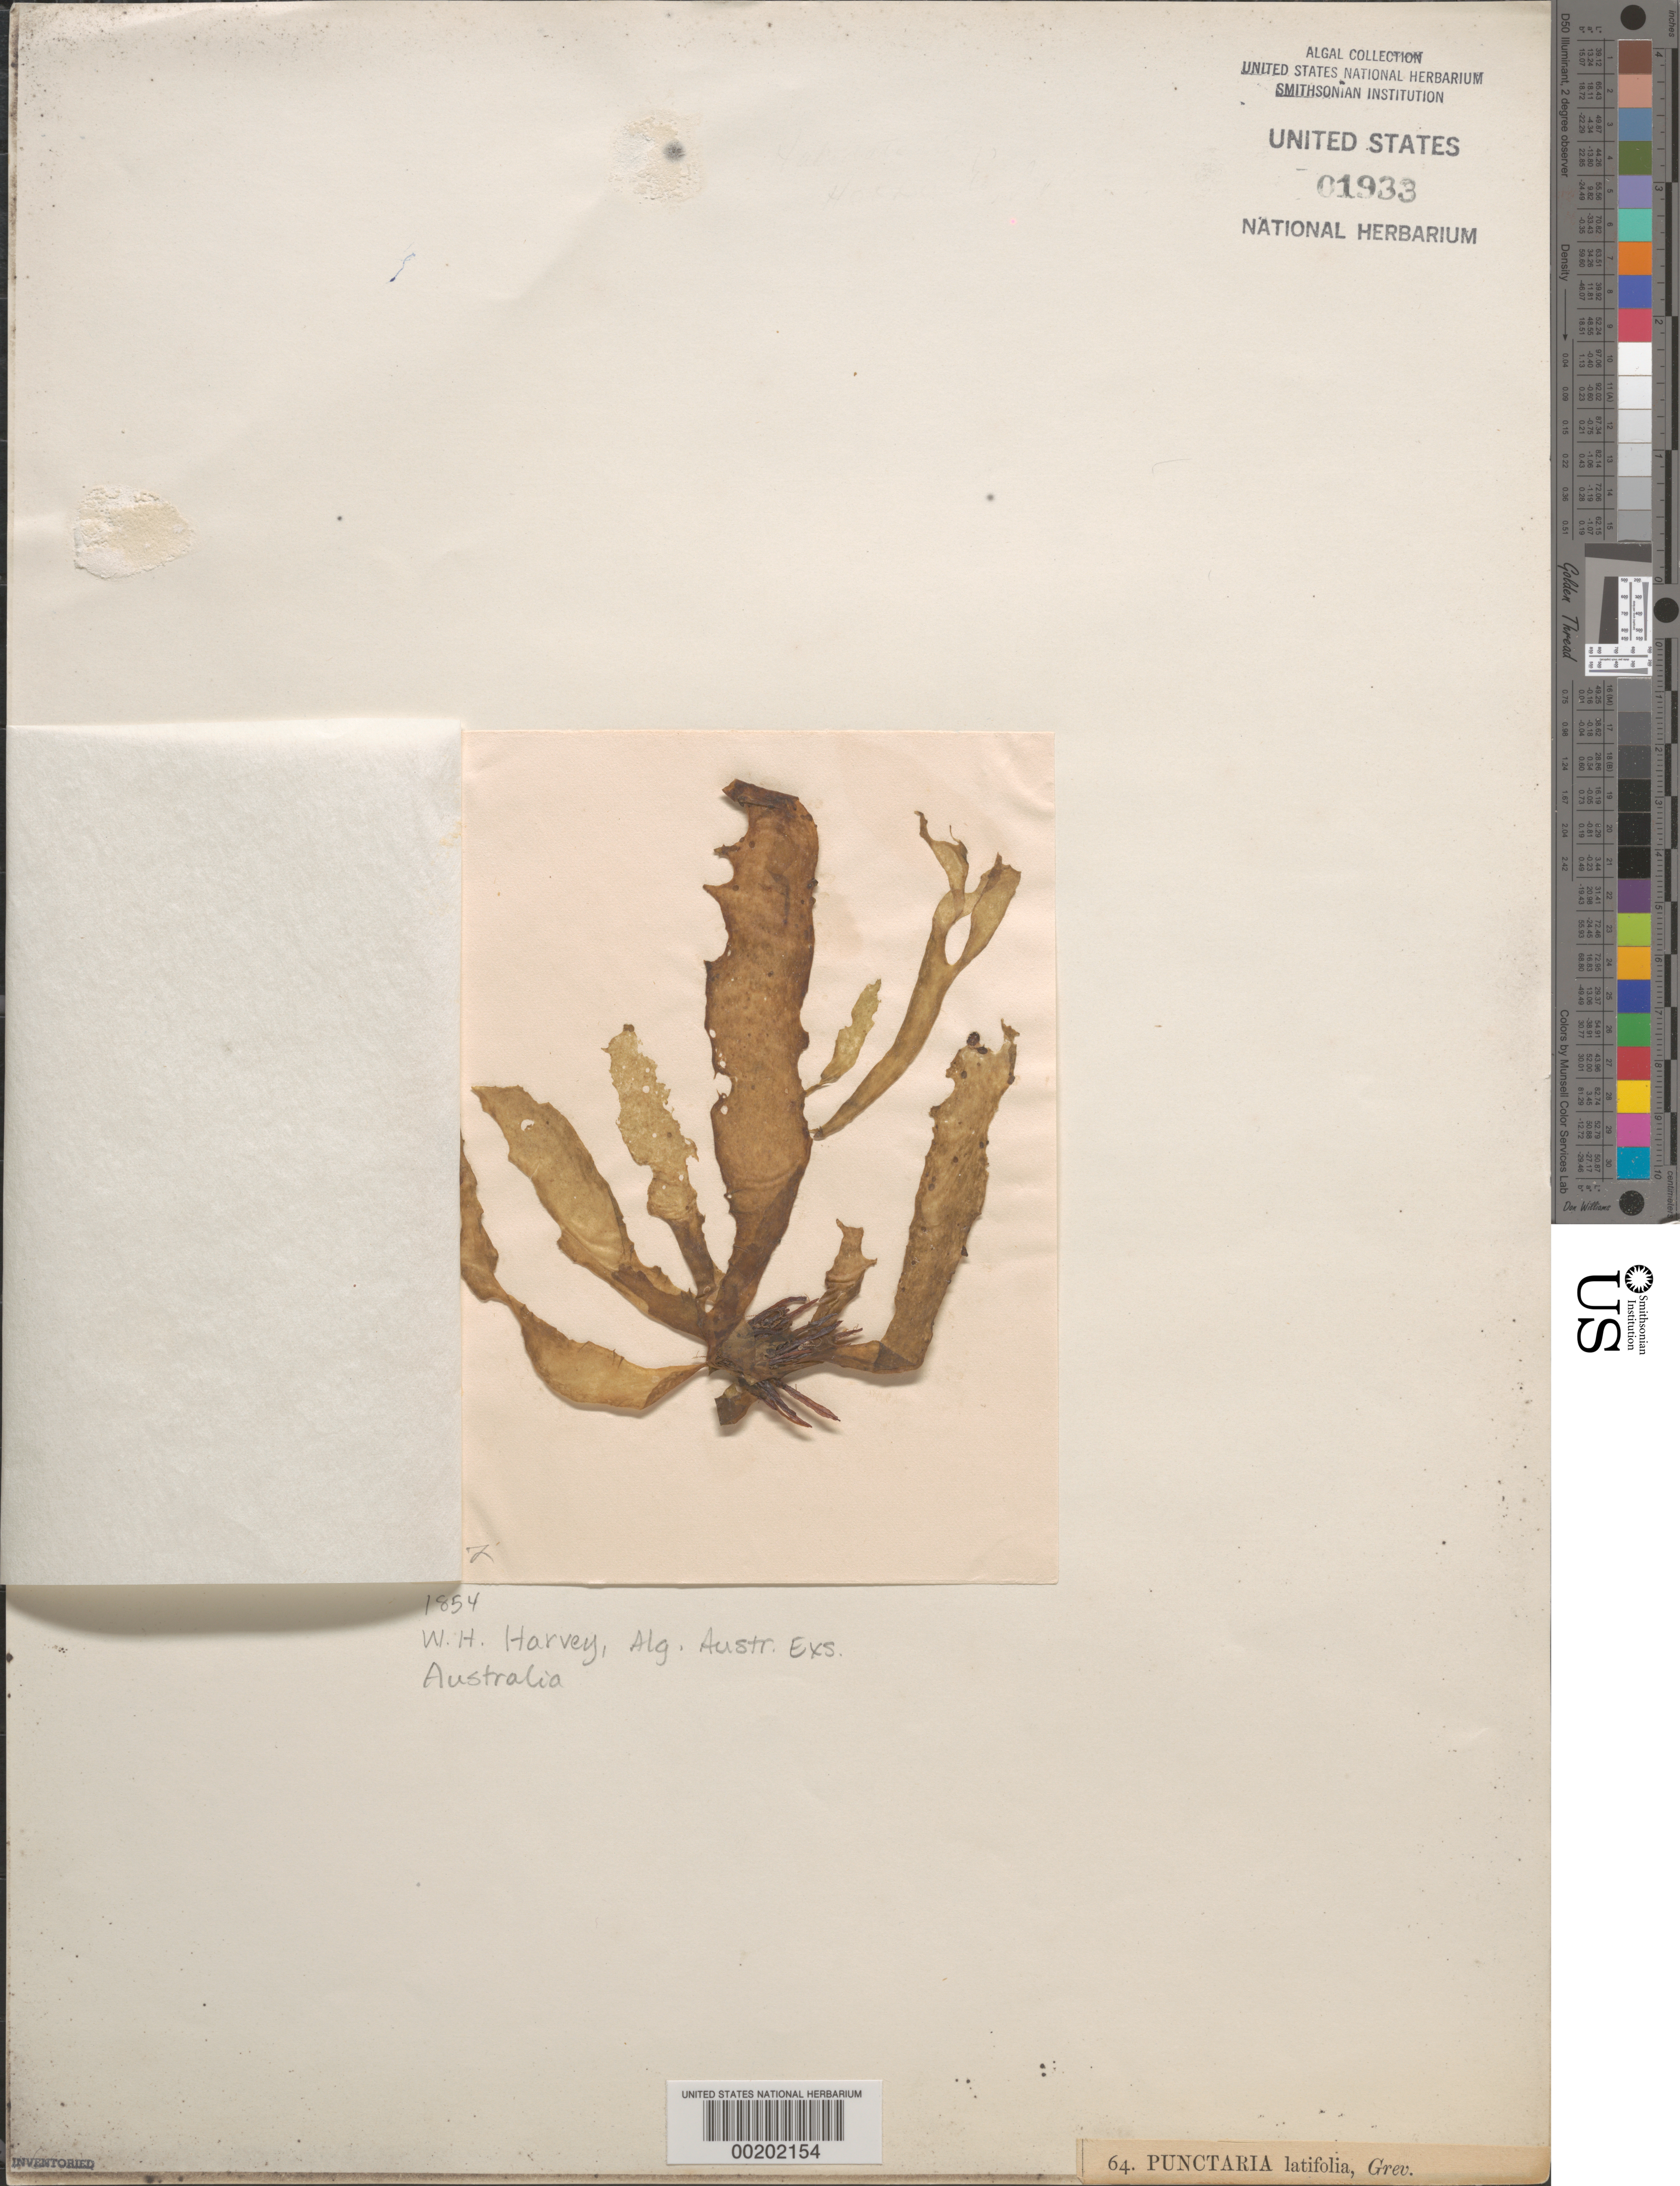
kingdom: Chromista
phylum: Ochrophyta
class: Phaeophyceae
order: Dictyosiphonales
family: Punctariaceae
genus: Punctaria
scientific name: Punctaria latifolia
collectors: W. Harvey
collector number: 64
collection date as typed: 1854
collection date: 1854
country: Australia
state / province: Western Australia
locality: Princess Royal Harbor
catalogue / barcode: US 1933